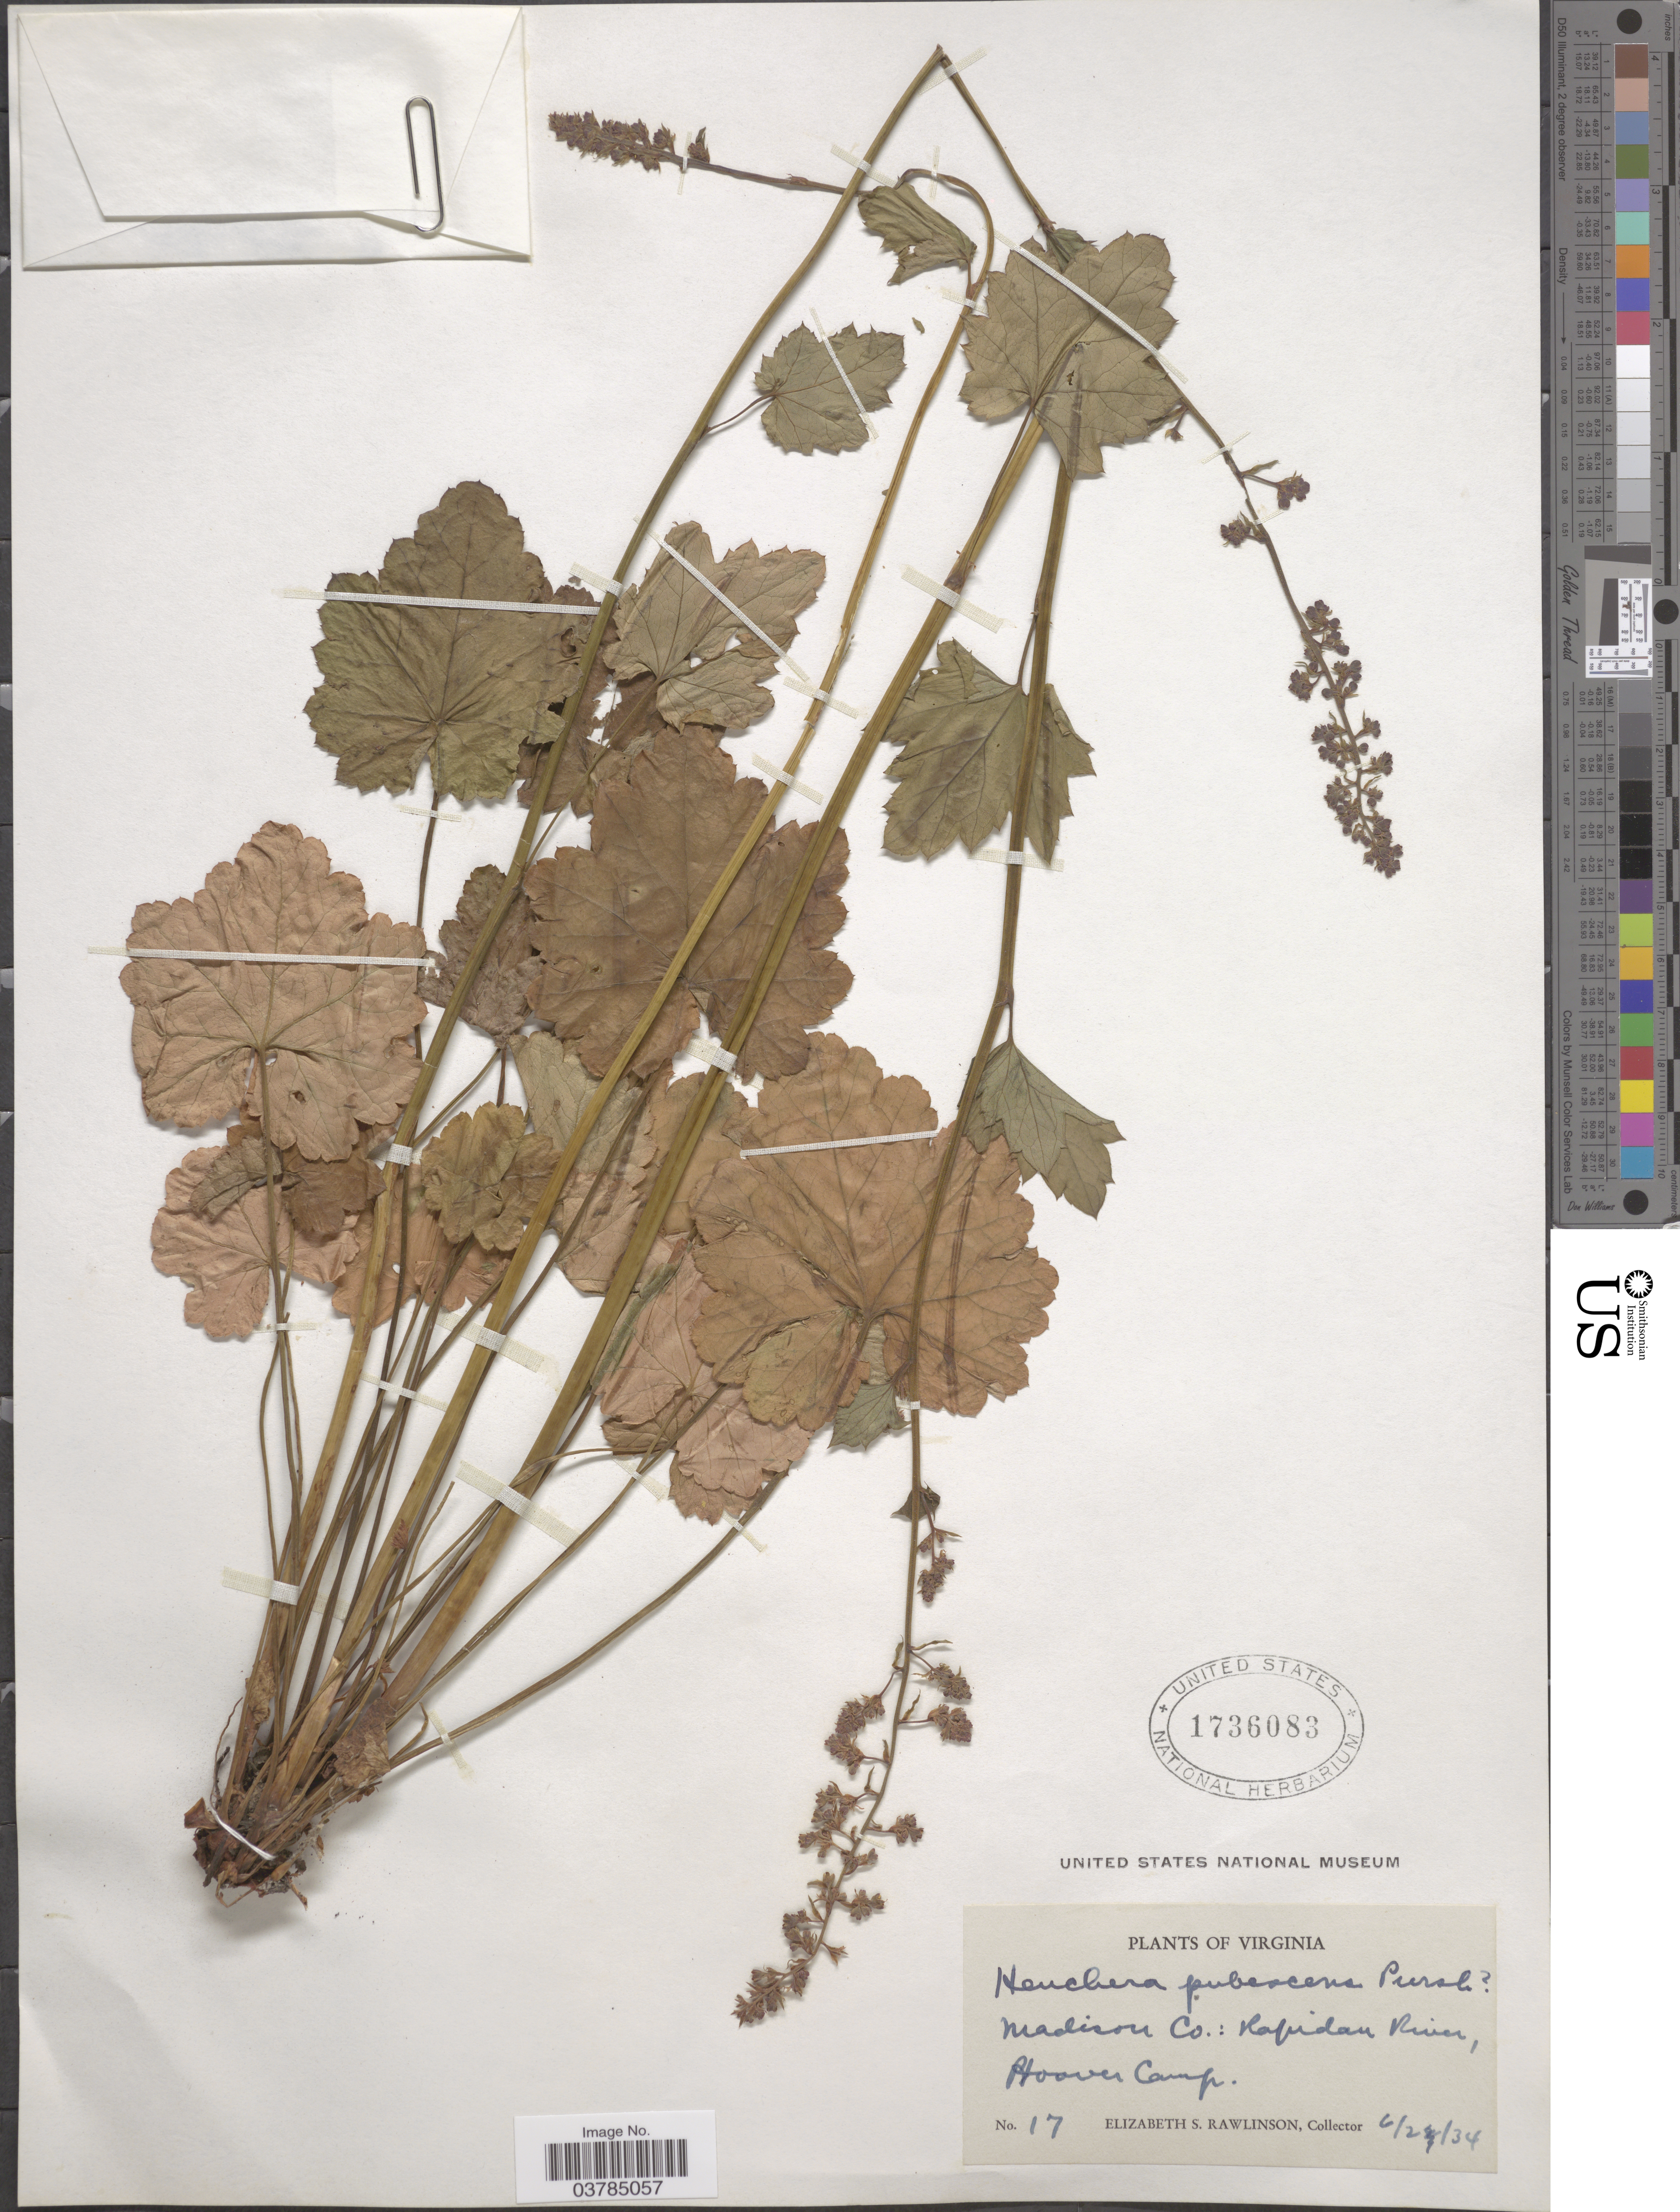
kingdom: Plantae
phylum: Tracheophyta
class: Magnoliopsida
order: Saxifragales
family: Saxifragaceae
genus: Heuchera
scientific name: Heuchera pubescens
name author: Pursh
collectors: E. S. Rawlinson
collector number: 17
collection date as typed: Transcribed d/m/y: 2/6/34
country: United States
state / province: Virginia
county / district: Madison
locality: Rapidan River, Hoover Camp.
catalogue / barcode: US 1736083